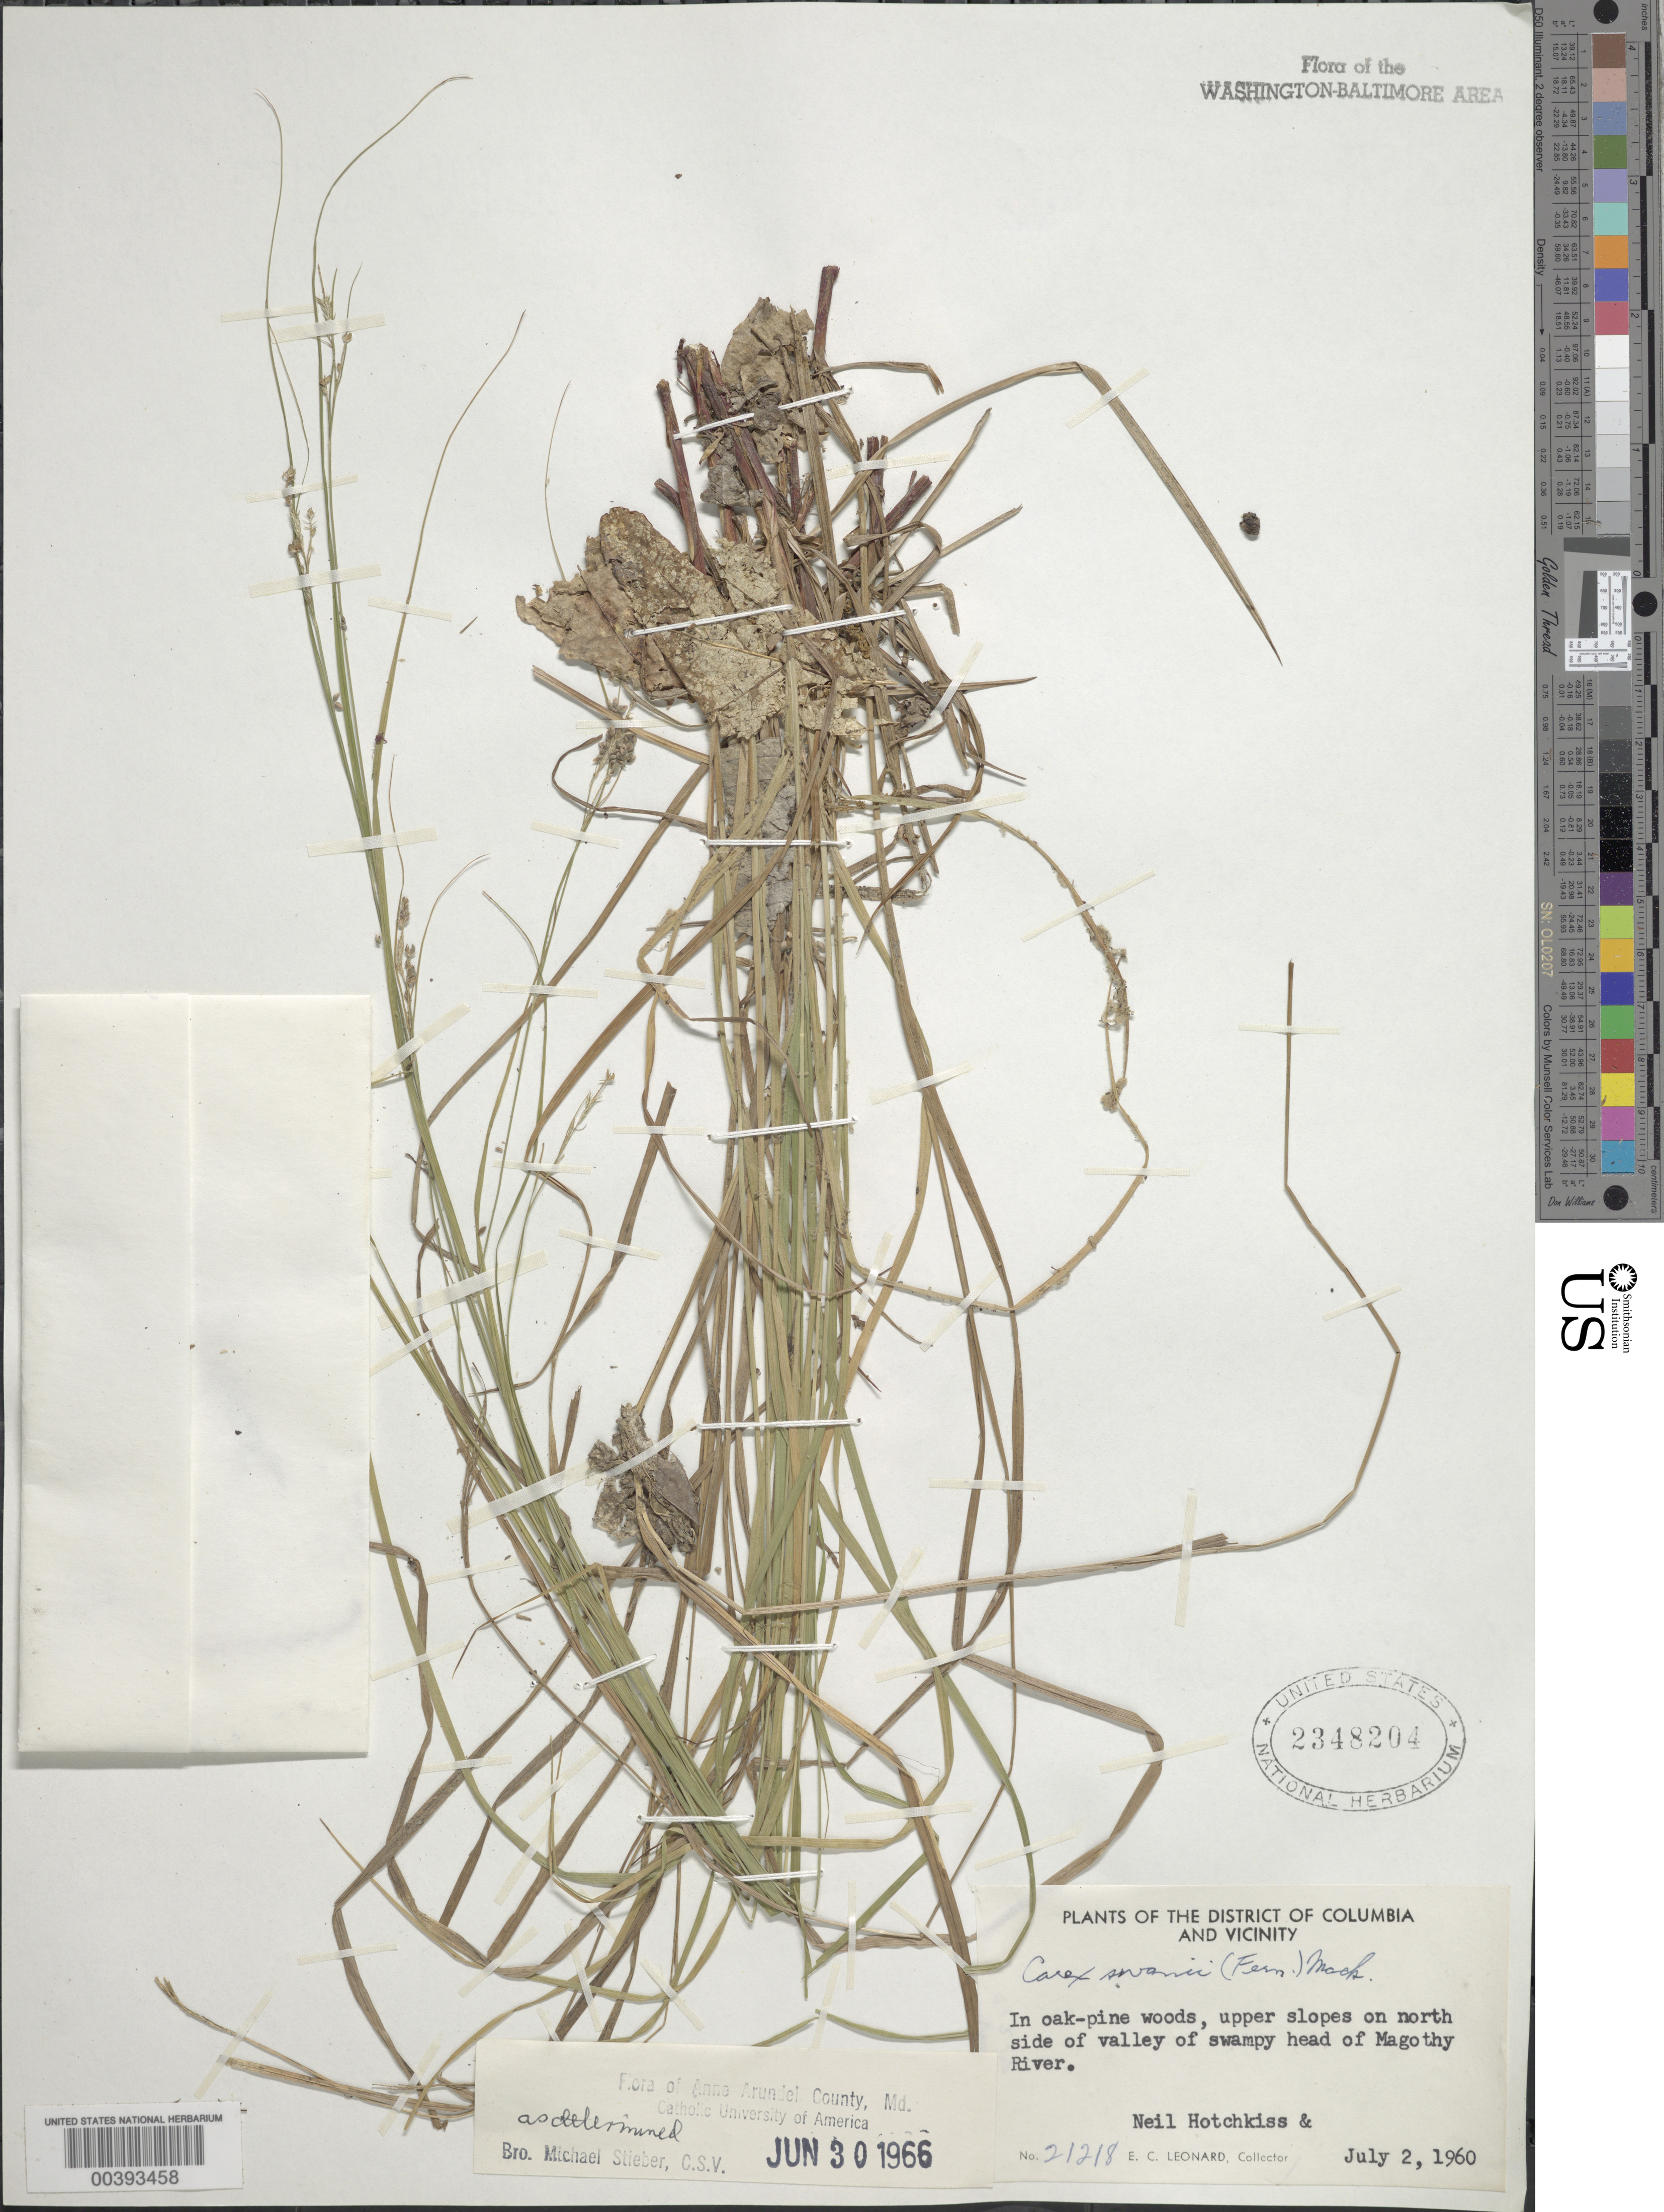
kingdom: Plantae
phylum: Tracheophyta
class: Liliopsida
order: Poales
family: Cyperaceae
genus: Carex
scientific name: Carex swanii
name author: (Fernald) Mack.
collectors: N. Hotchkiss & E. C. Leonard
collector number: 21218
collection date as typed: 02 Jul 1960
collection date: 1960-07-02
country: United States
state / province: Maryland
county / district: Anne Arundel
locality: Magothy River Head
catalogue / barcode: US 2348204